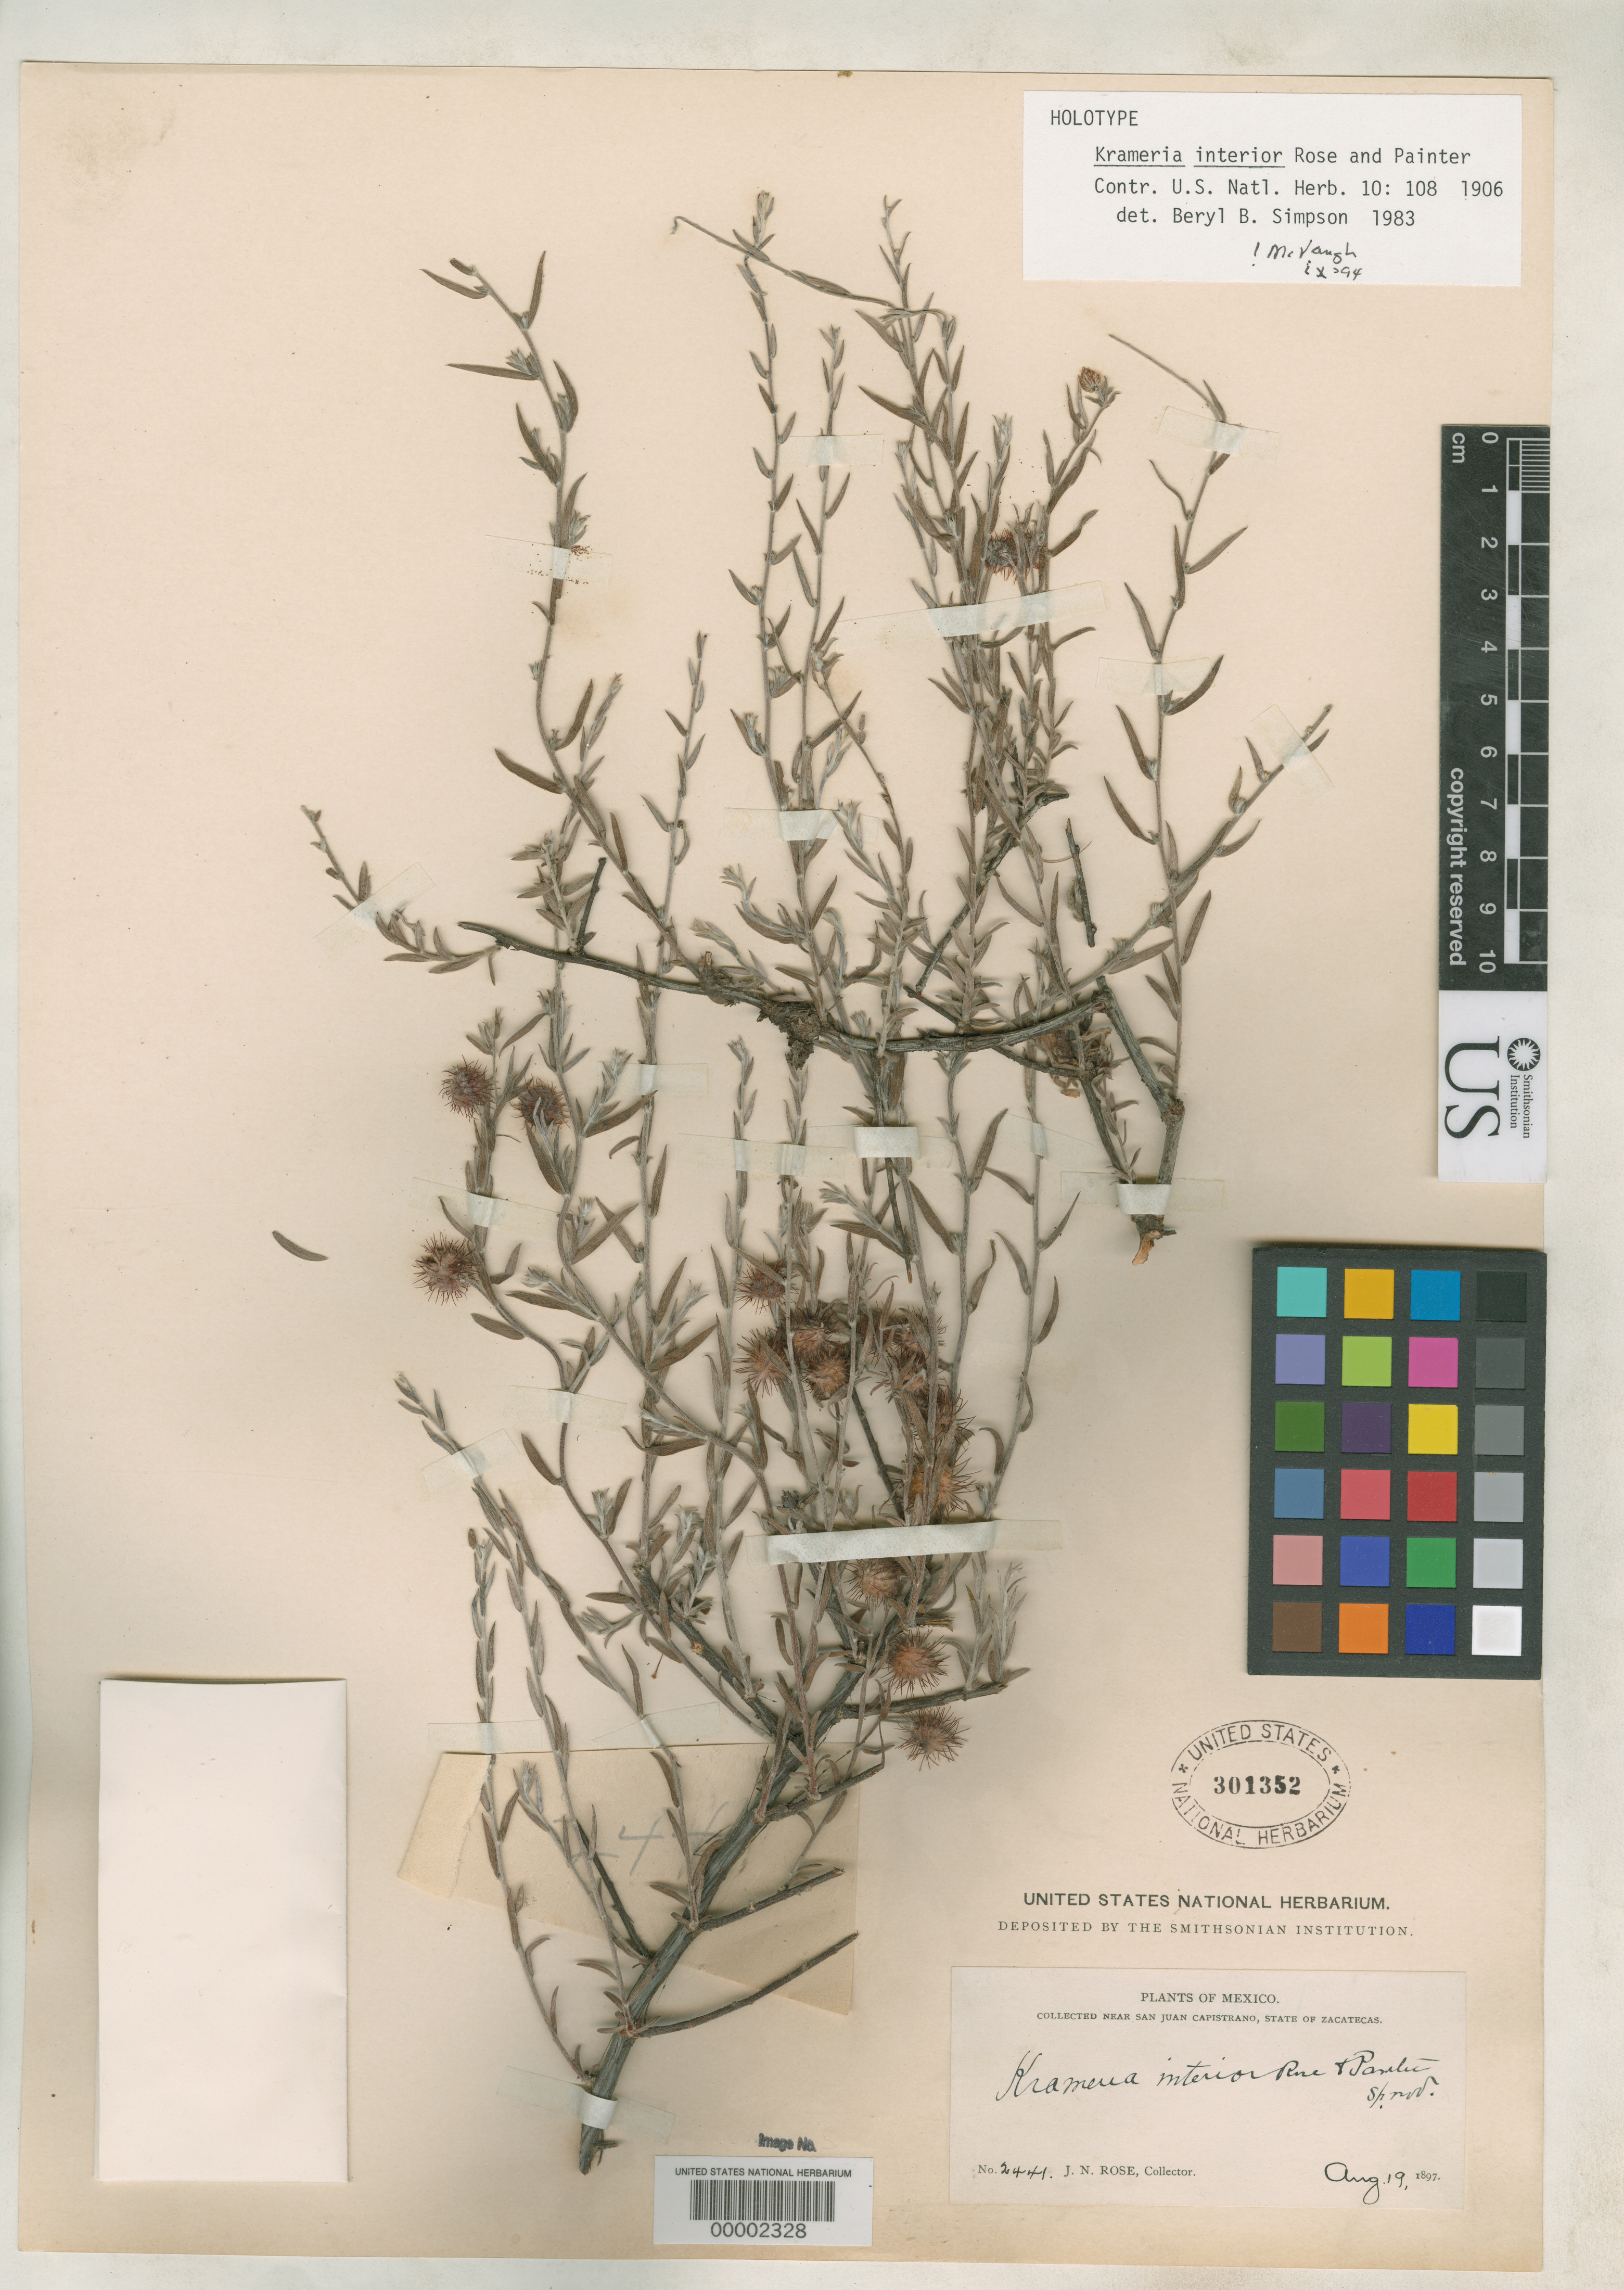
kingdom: Plantae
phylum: Tracheophyta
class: Magnoliopsida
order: Zygophyllales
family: Krameriaceae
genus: Krameria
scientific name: Krameria interior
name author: Rose & J.H. Painter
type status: Holotype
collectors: J. N. Rose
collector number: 2441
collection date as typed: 19 Aug 1897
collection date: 1897-08-19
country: Mexico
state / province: Zacatecas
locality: Near San Juan Capistrano.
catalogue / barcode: US 301352